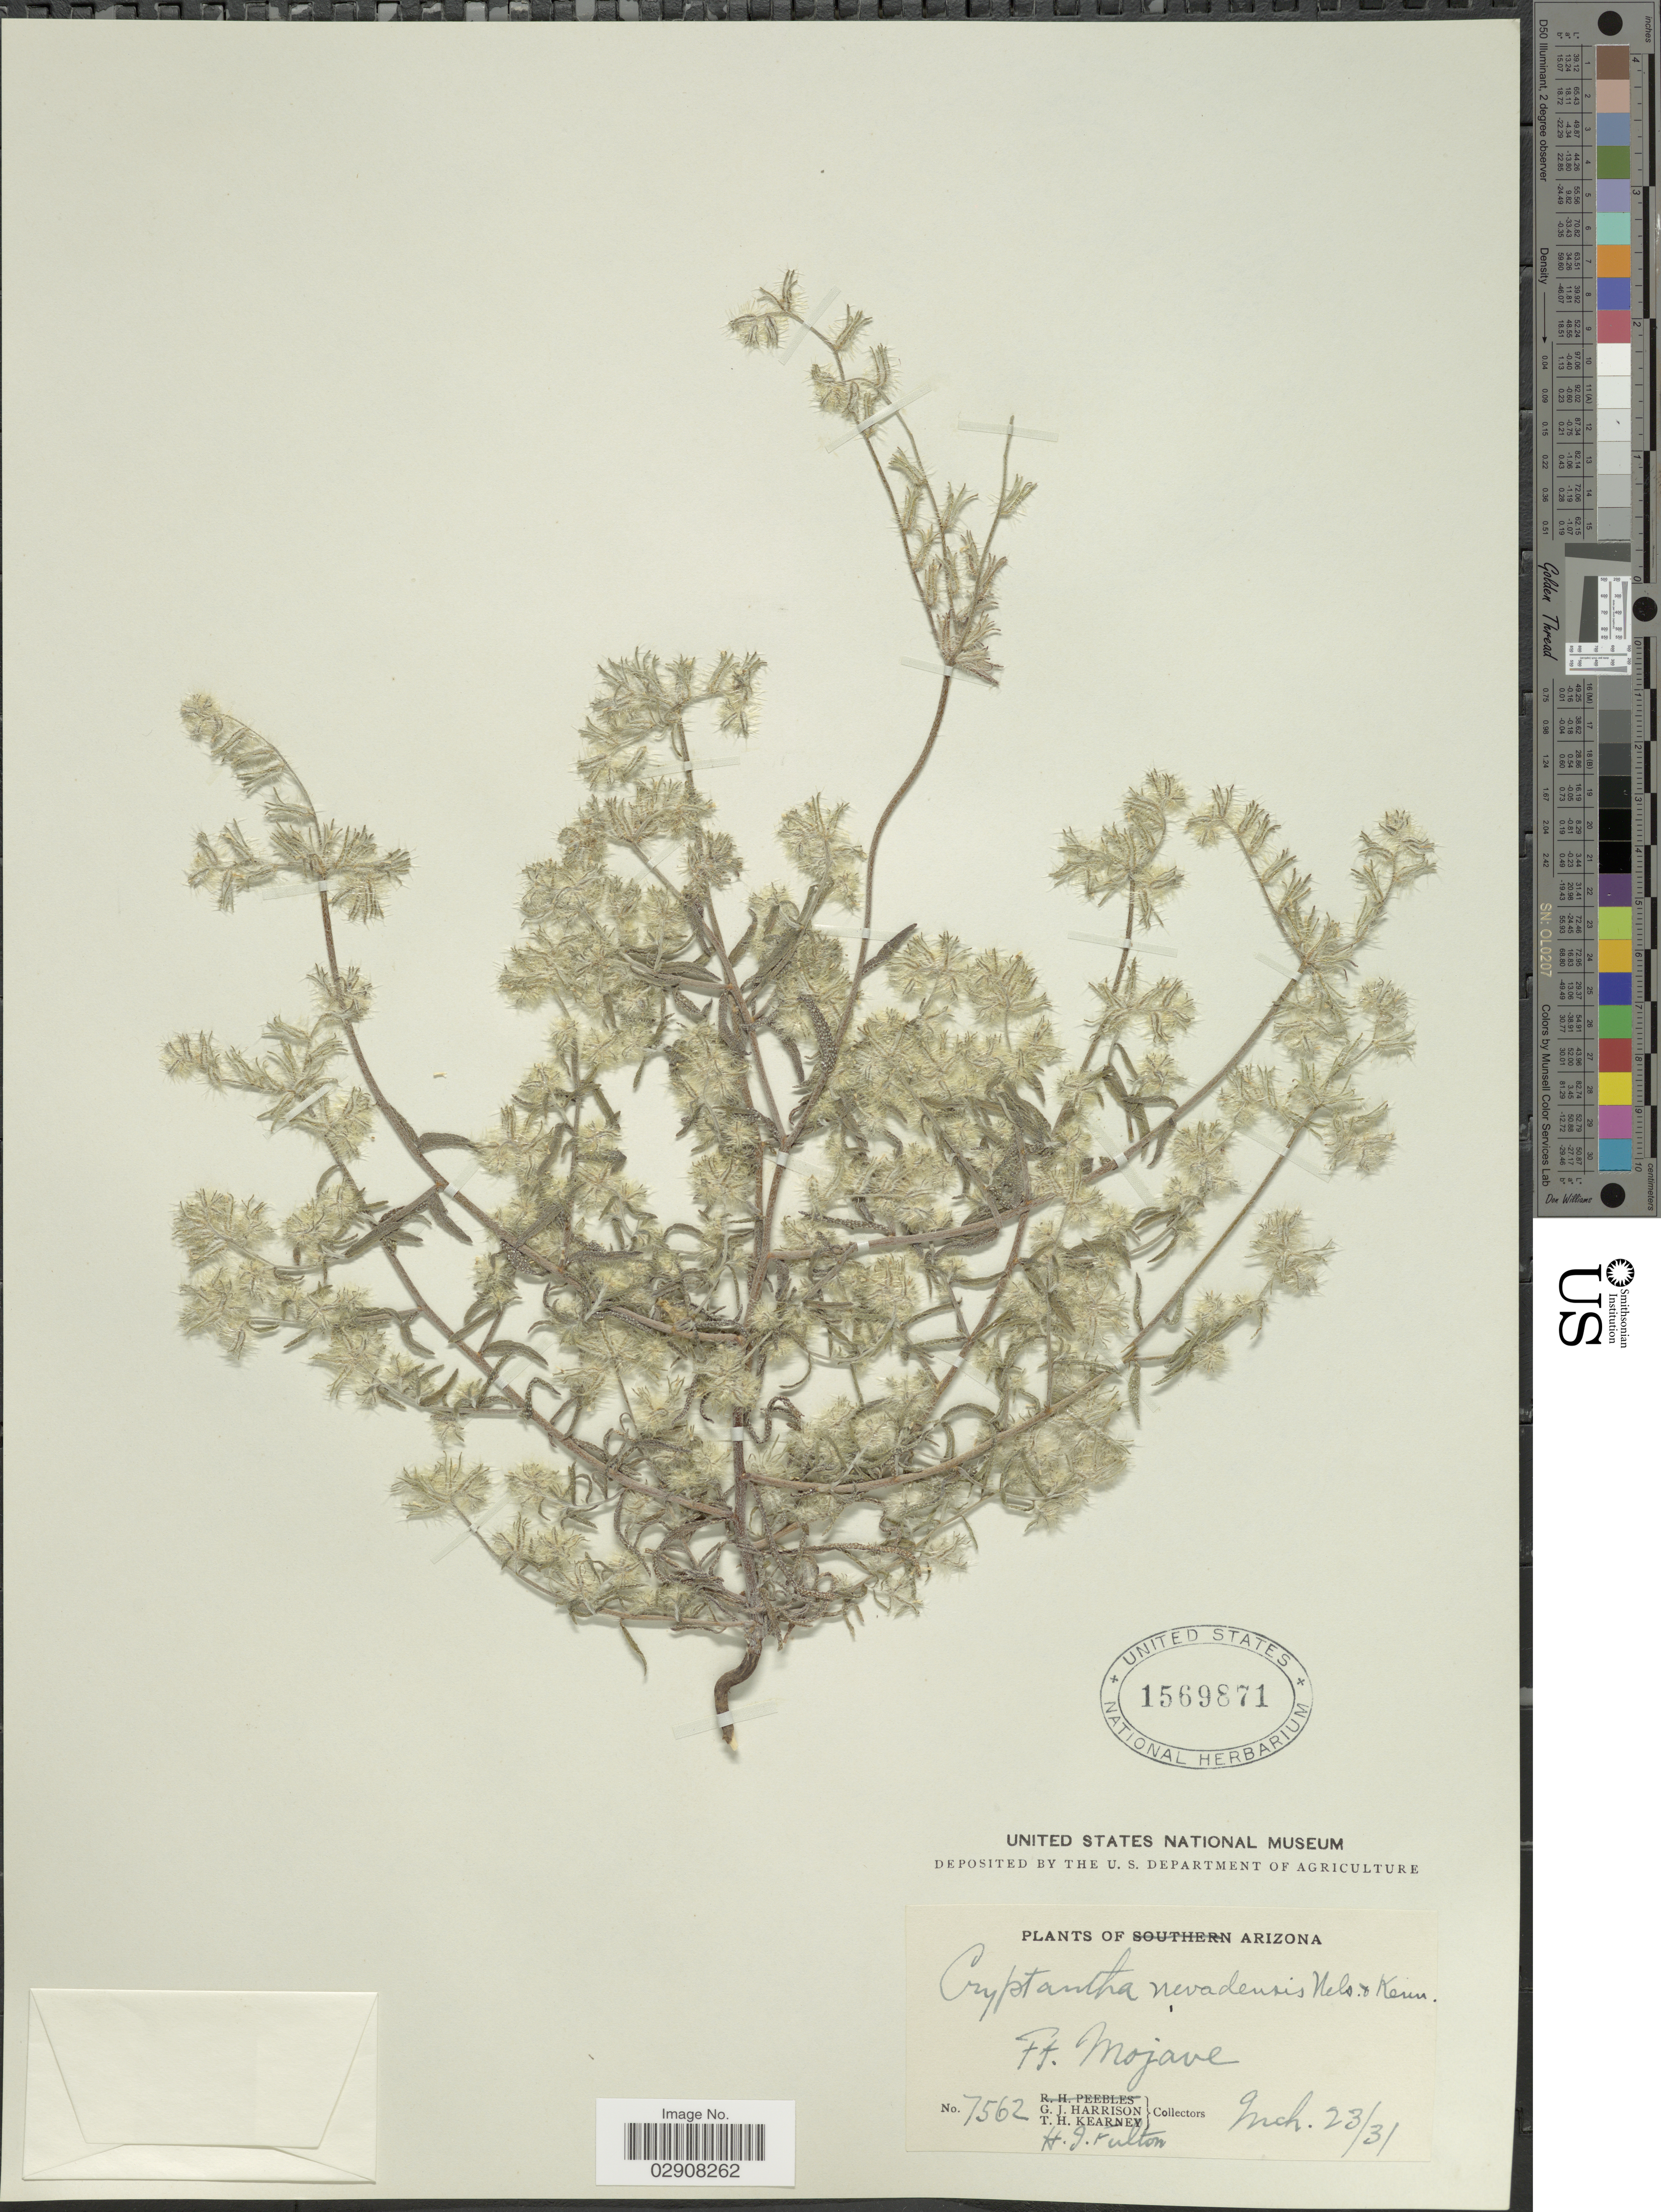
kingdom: Plantae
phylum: Tracheophyta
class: Magnoliopsida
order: Boraginales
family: Boraginaceae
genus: Cryptantha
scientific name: Cryptantha nevadensis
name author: A. Nelson & P.B. Kenn.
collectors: G. J. Harrison, T. H. Kearney & H. Fulton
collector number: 7562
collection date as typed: Transcribed d/m/y: 23/3/31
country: United States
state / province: Arizona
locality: Ft. Mojave.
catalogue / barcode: US 1569871